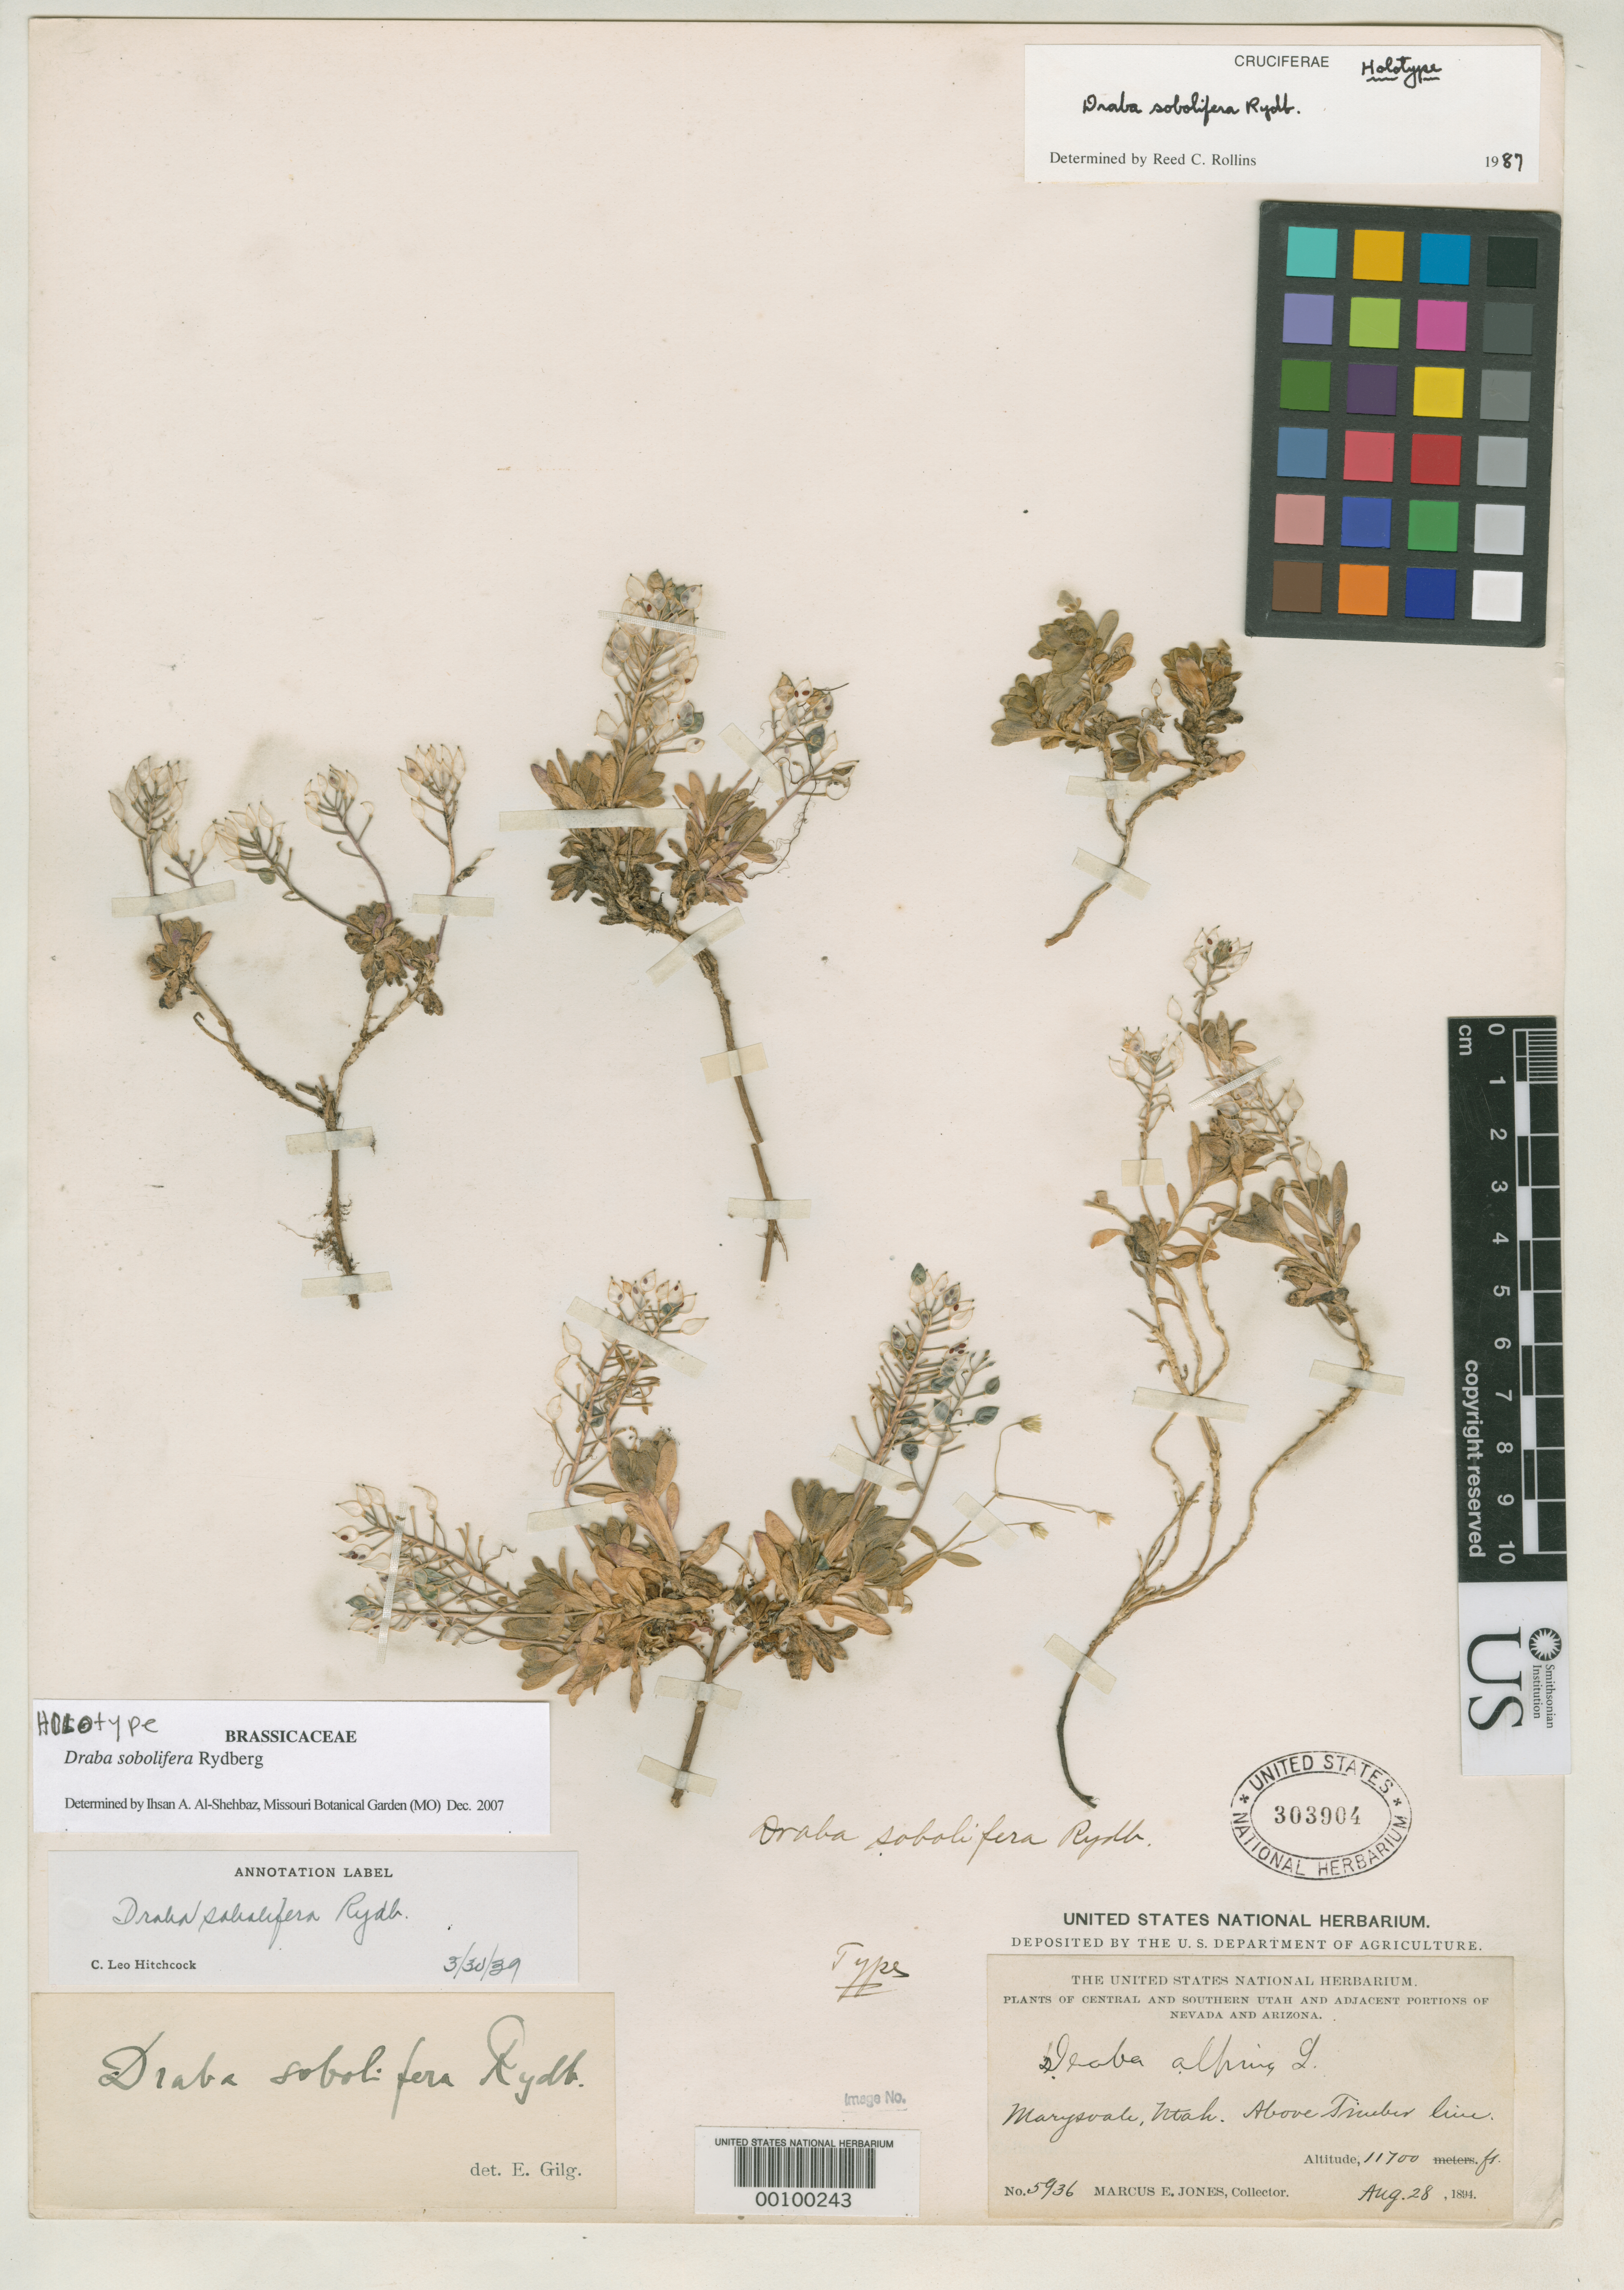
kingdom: Plantae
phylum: Tracheophyta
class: Magnoliopsida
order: Brassicales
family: Brassicaceae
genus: Draba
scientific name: Draba sobolifera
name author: Rydb.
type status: Holotype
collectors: M. E. Jones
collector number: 5936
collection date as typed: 28 Aug 1894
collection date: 1894-08-28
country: United States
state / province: Utah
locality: Marysvale, above timber line.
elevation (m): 3566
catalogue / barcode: US 303904